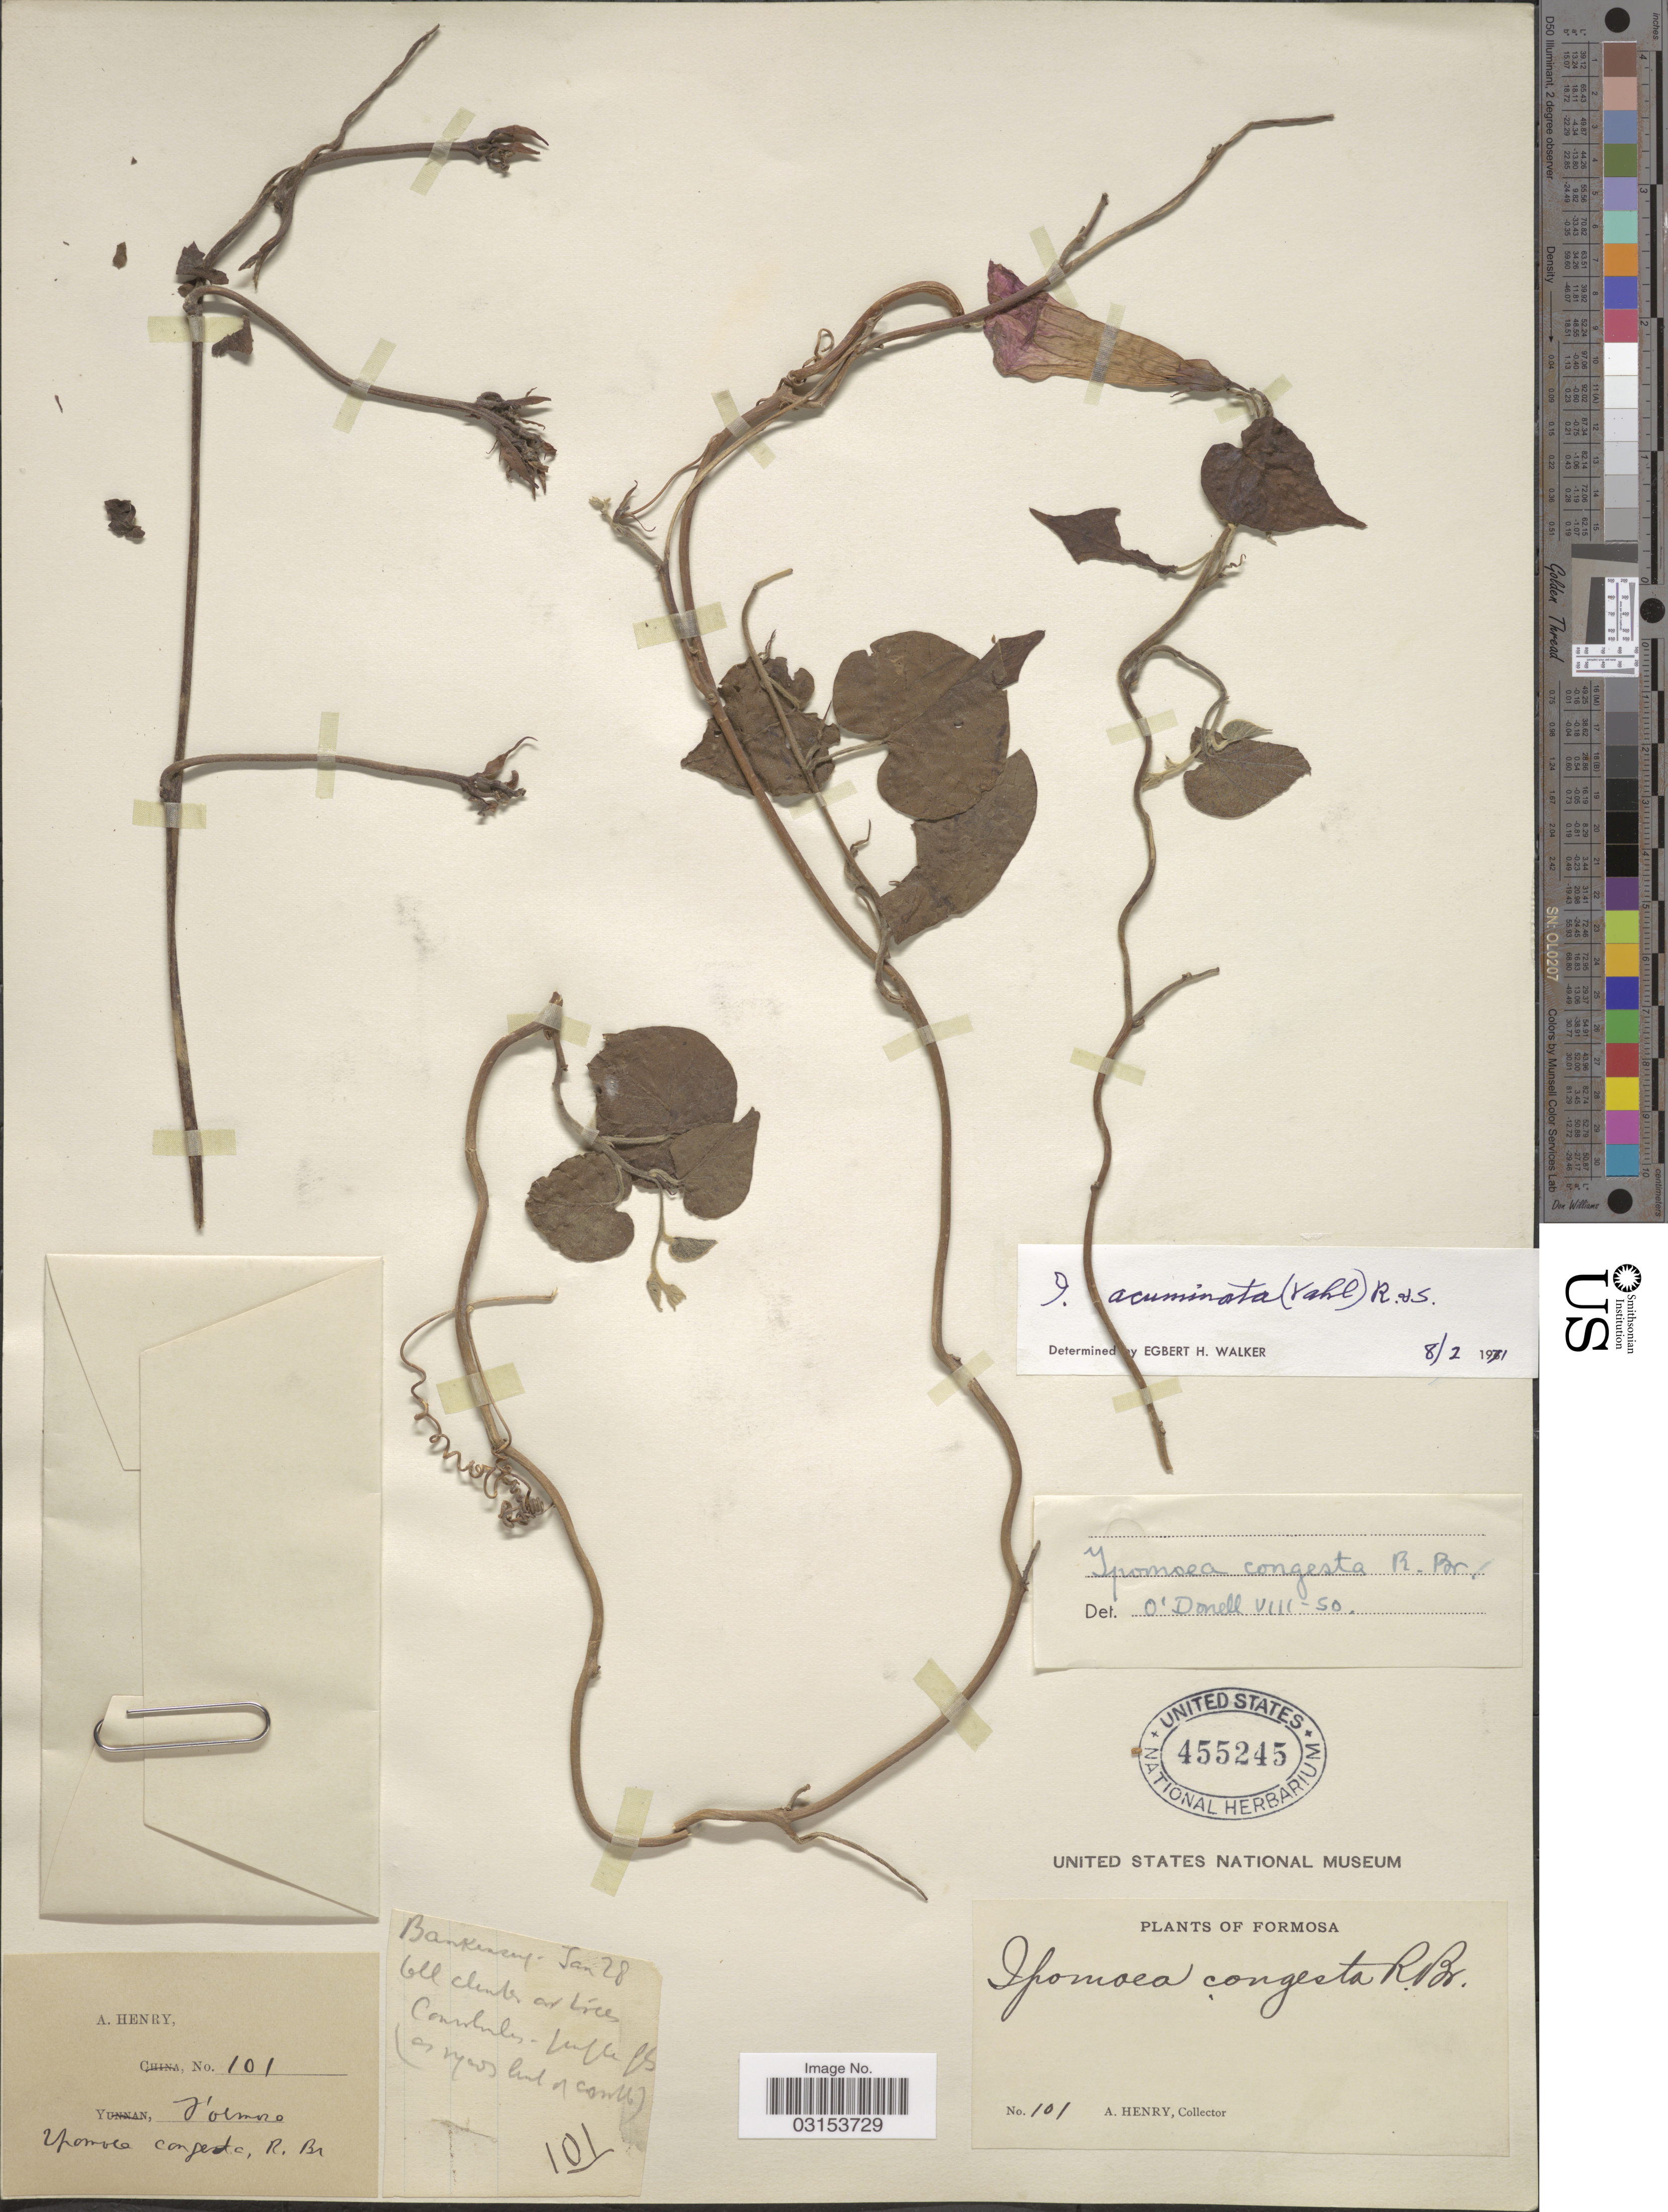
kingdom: Plantae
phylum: Tracheophyta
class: Magnoliopsida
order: Solanales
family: Convolvulaceae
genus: Ipomoea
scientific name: Ipomoea acuminata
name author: (Vahl) Roem. & Schult.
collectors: A. Henry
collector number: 101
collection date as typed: Jan 28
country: Taiwan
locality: Formosa. Bankenseng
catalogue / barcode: US 455245